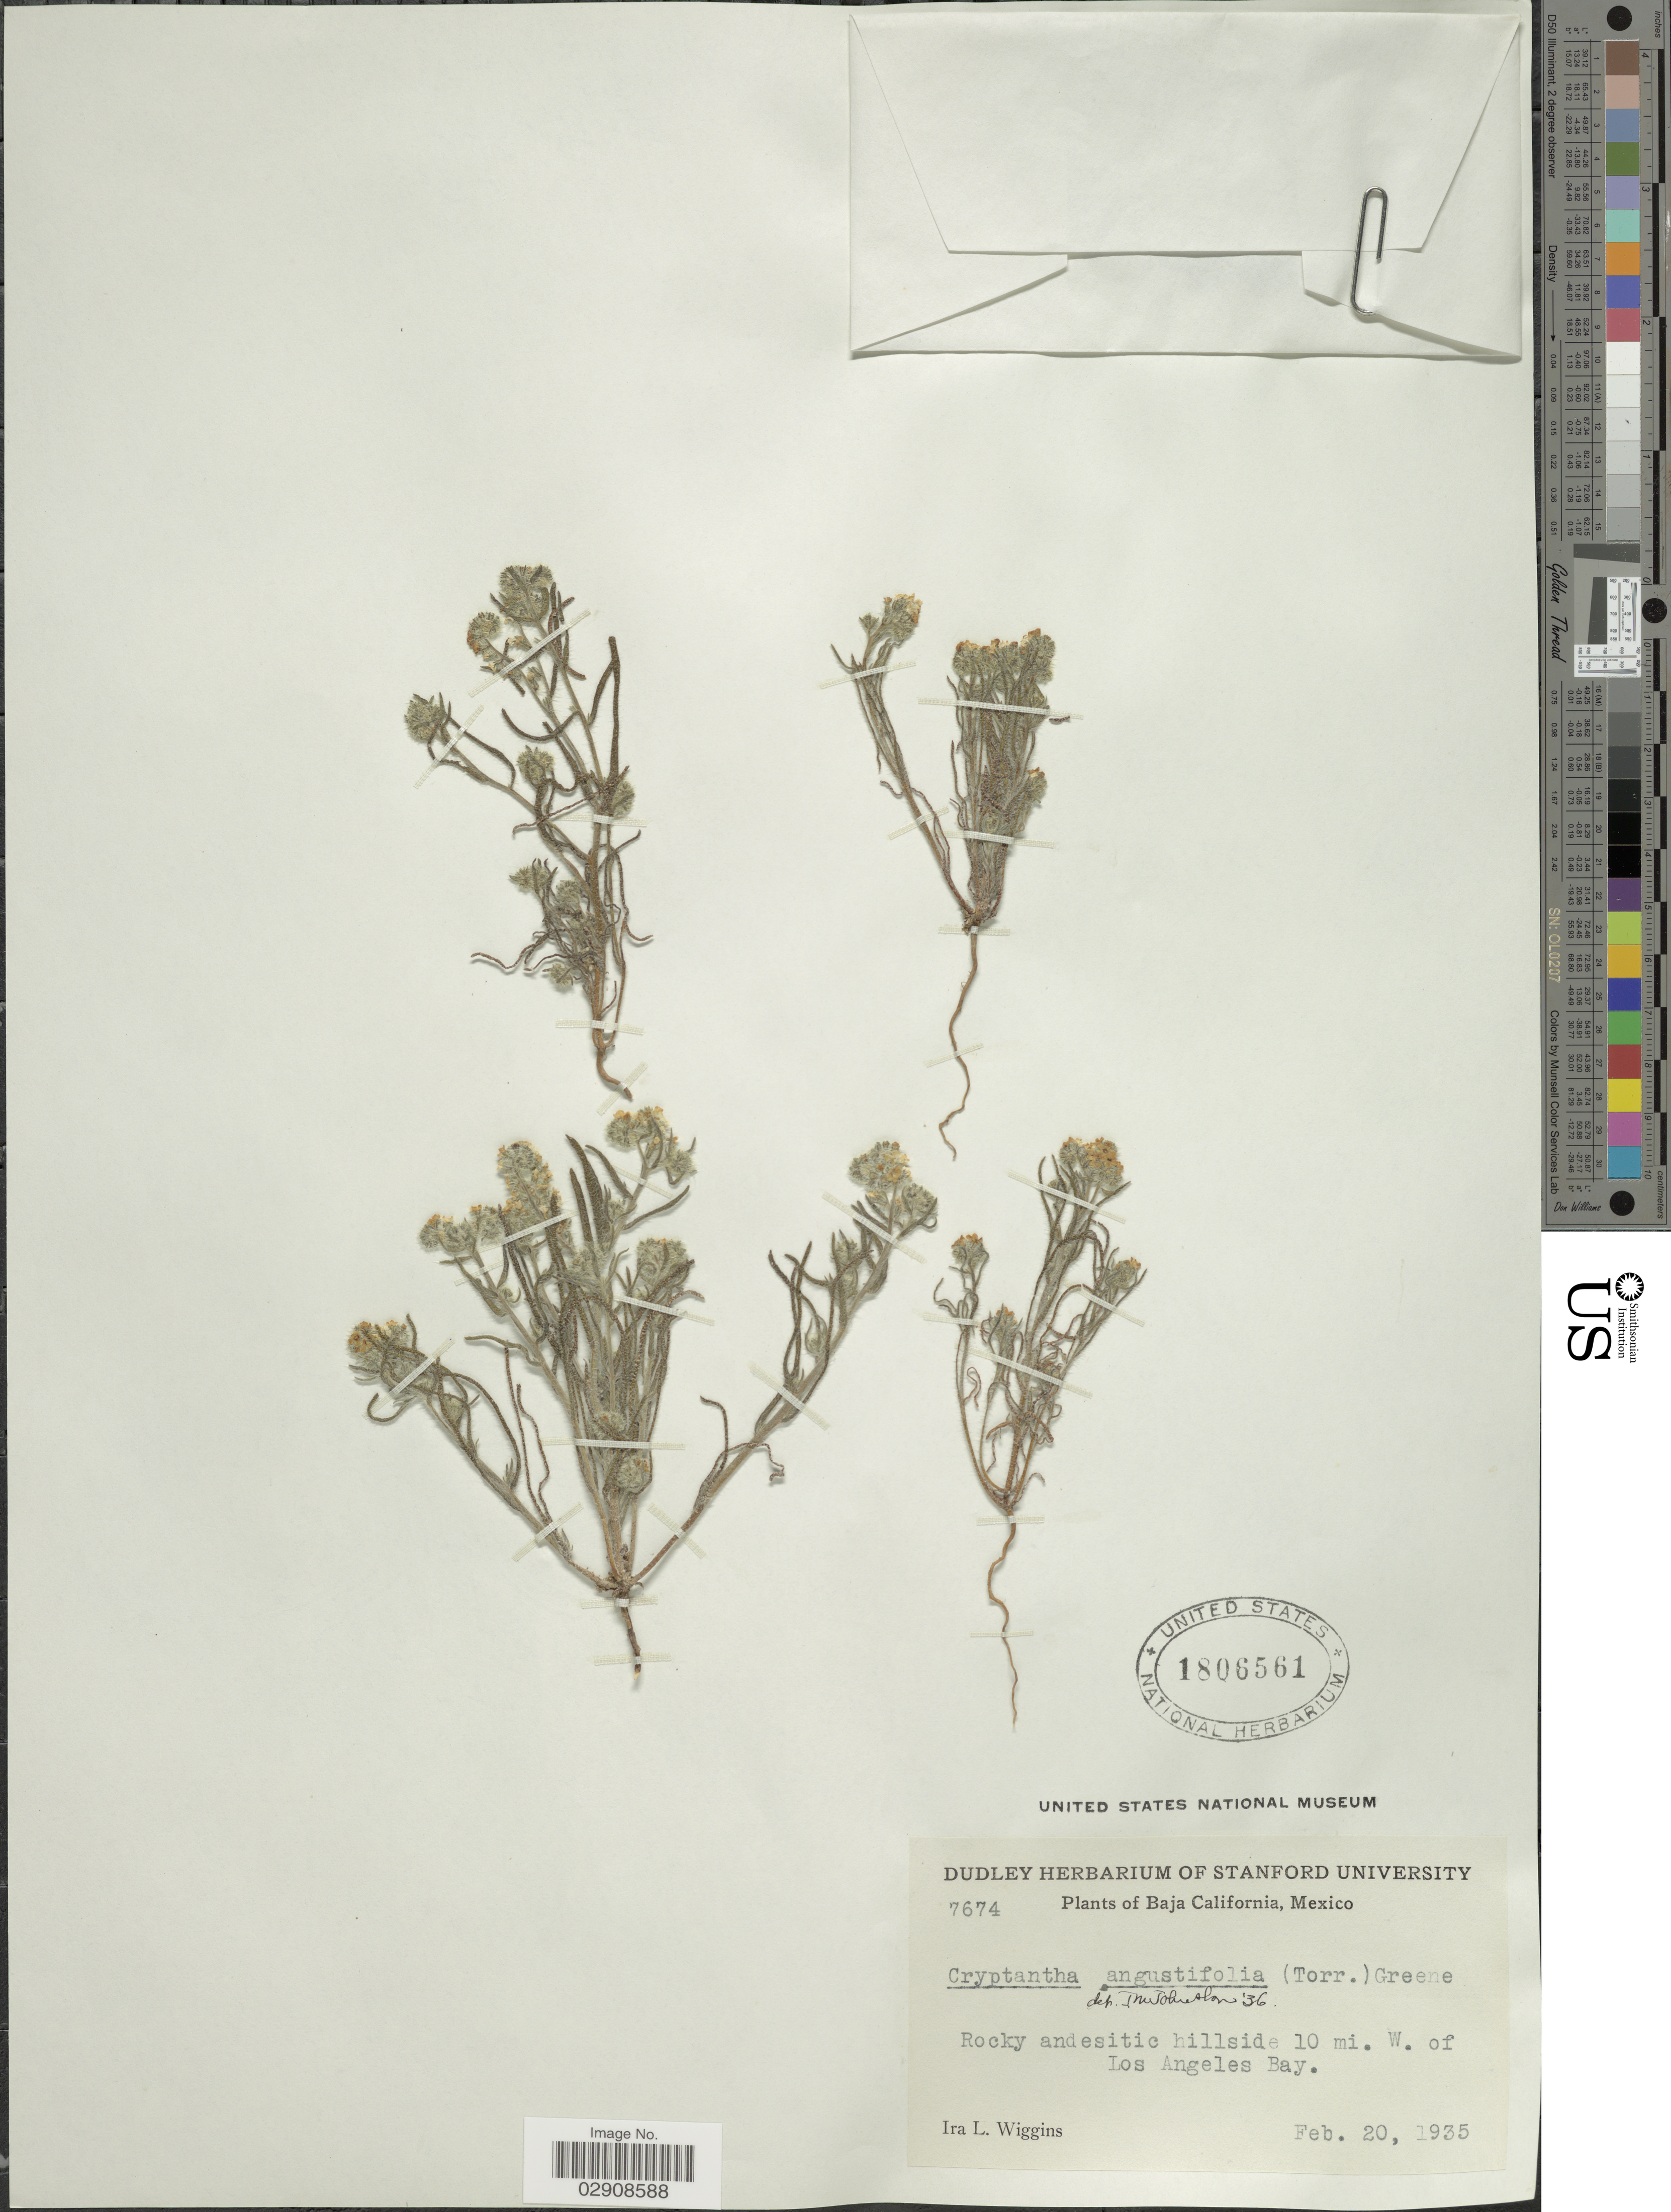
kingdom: Plantae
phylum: Tracheophyta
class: Magnoliopsida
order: Boraginales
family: Boraginaceae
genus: Cryptantha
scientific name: Cryptantha angustifolia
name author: (Torr.) Greene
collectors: I. L. Wiggins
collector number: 7674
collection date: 1935-02-20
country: Mexico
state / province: Baja California Norte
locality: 10 mi. W. of Los Angeles Bay.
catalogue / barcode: US 1806561